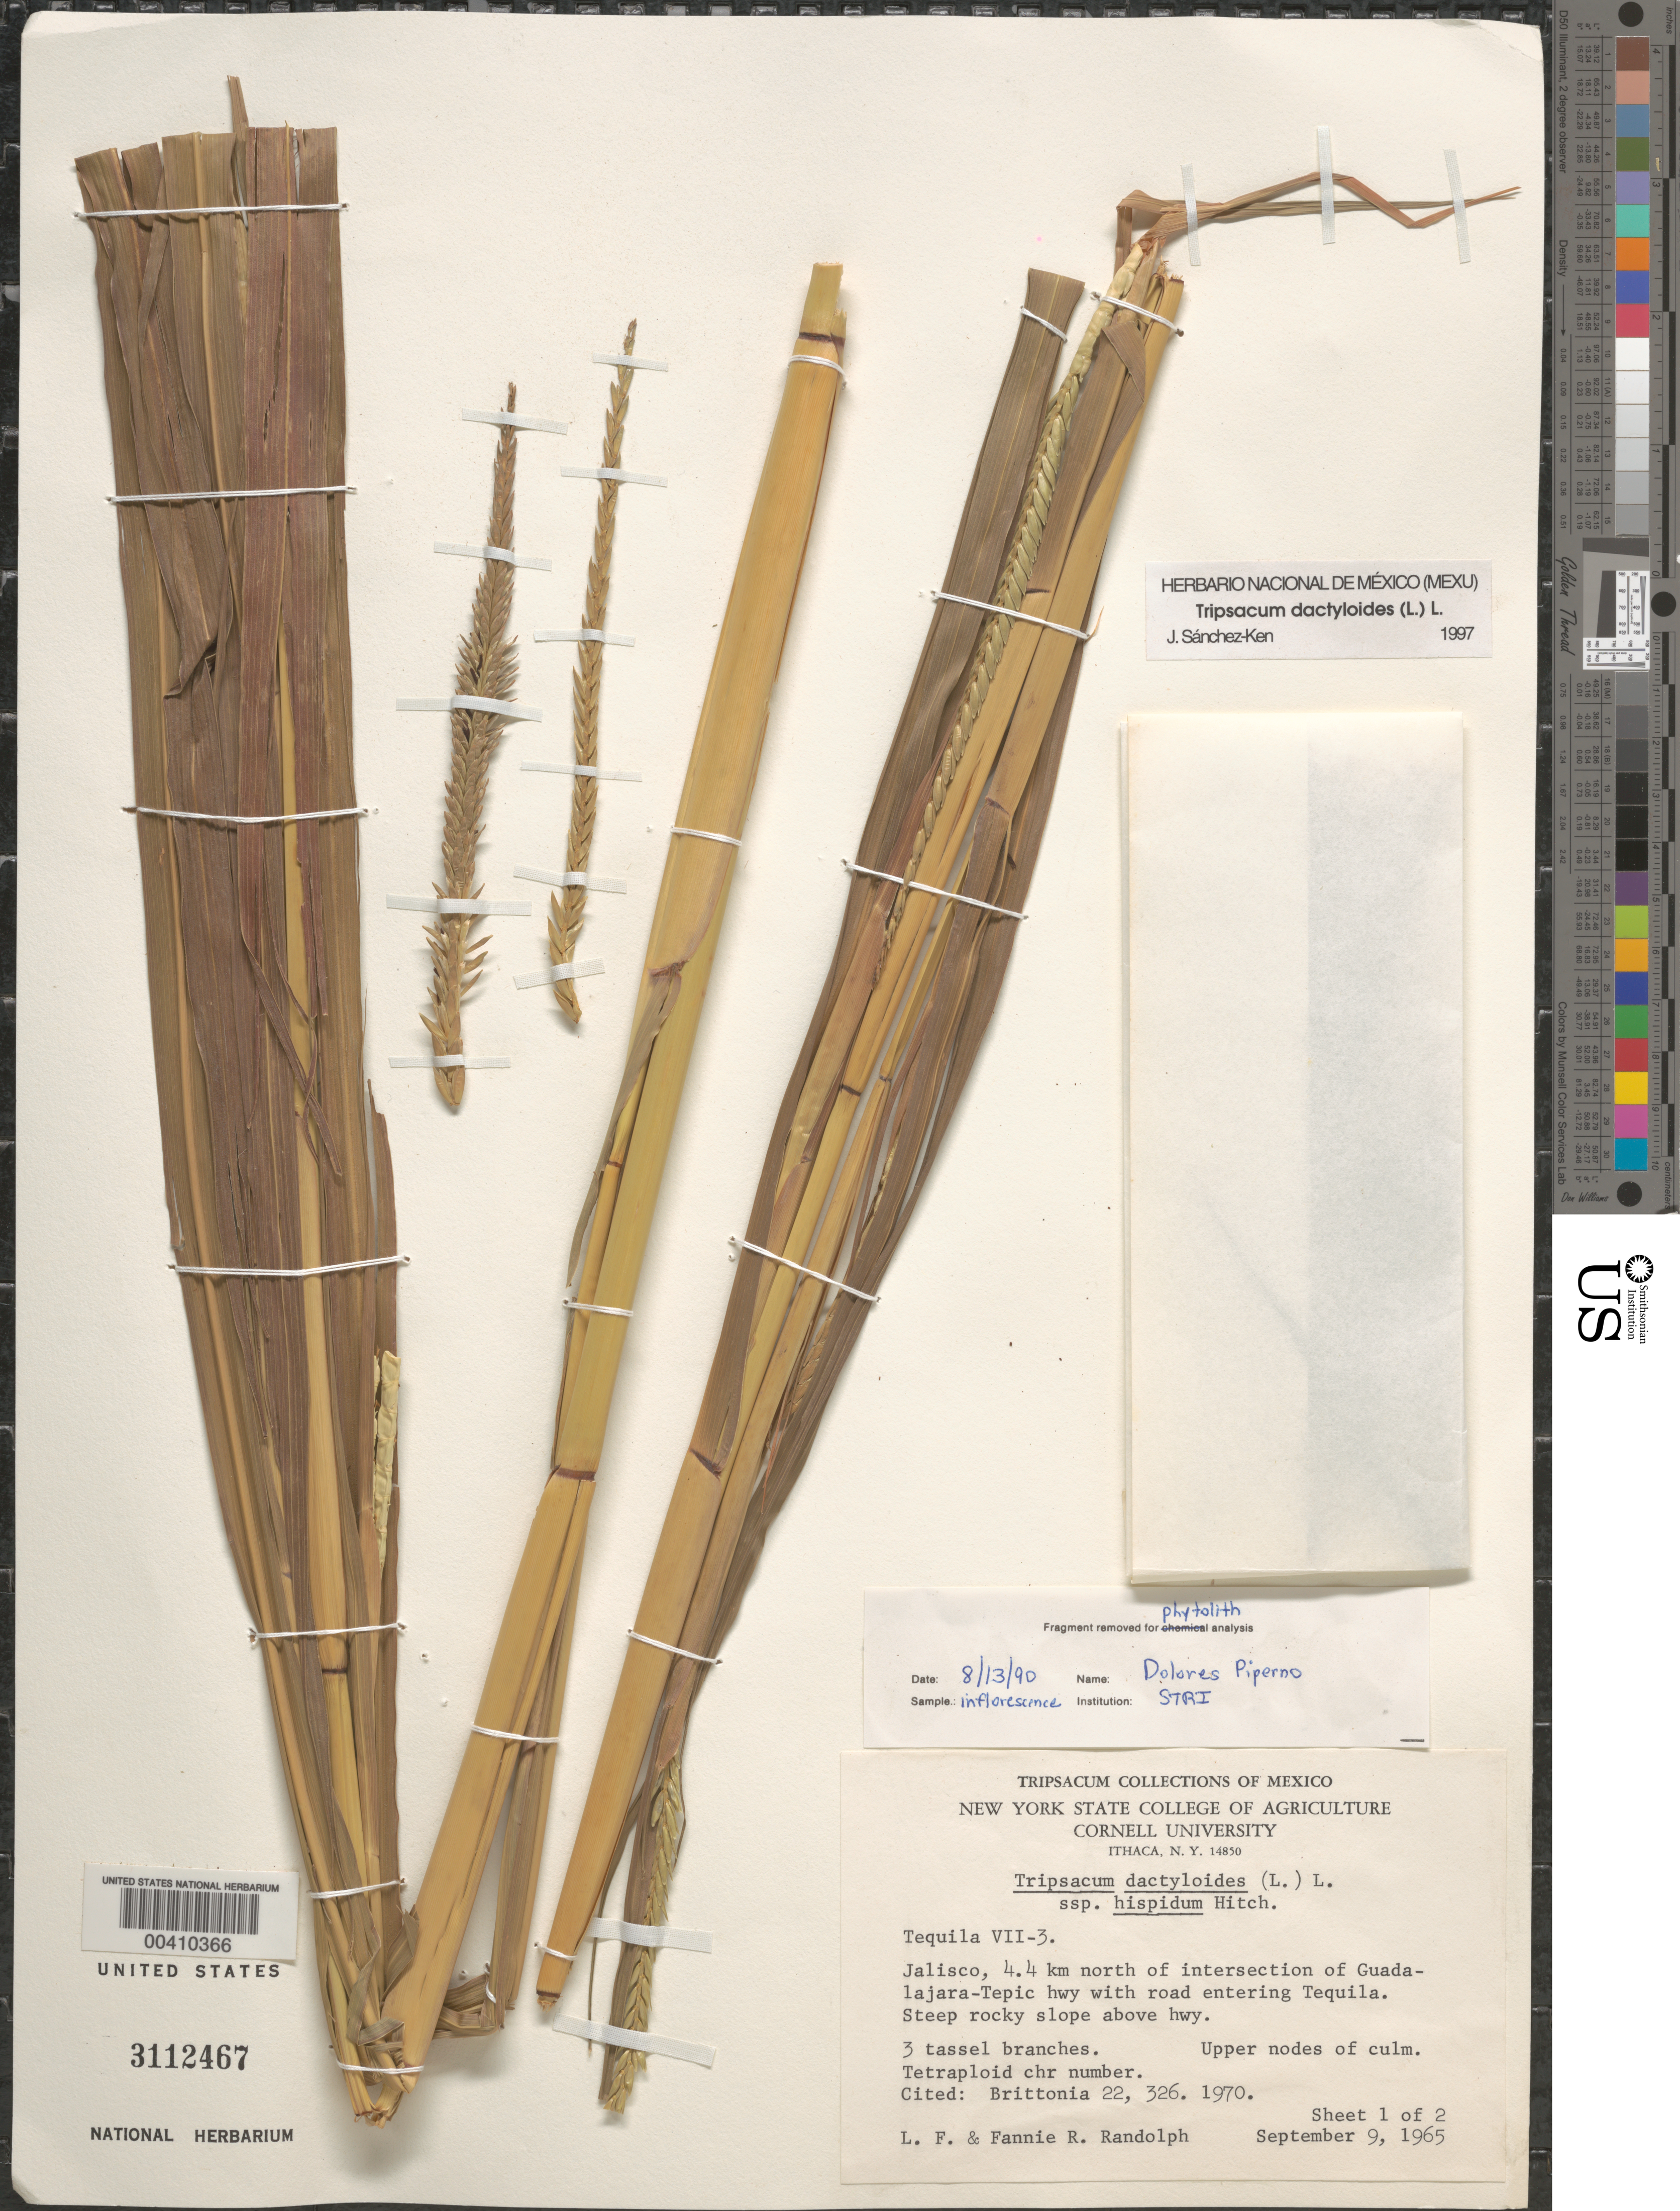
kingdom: Plantae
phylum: Tracheophyta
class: Liliopsida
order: Poales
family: Poaceae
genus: Tripsacum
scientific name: Tripsacum dactyloides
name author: (L.) L.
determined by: Sánchez-Ken, J. G.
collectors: L. F. Randolph & F. Randolph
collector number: VII-3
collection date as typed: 9 Sep 1965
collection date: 1965-09-09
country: Mexico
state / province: Jalisco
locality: Tequila, 4.4 km N of intersection of Guadalajara-Tepic Hwy with rd entering Tequila, above hwy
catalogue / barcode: US 3112467